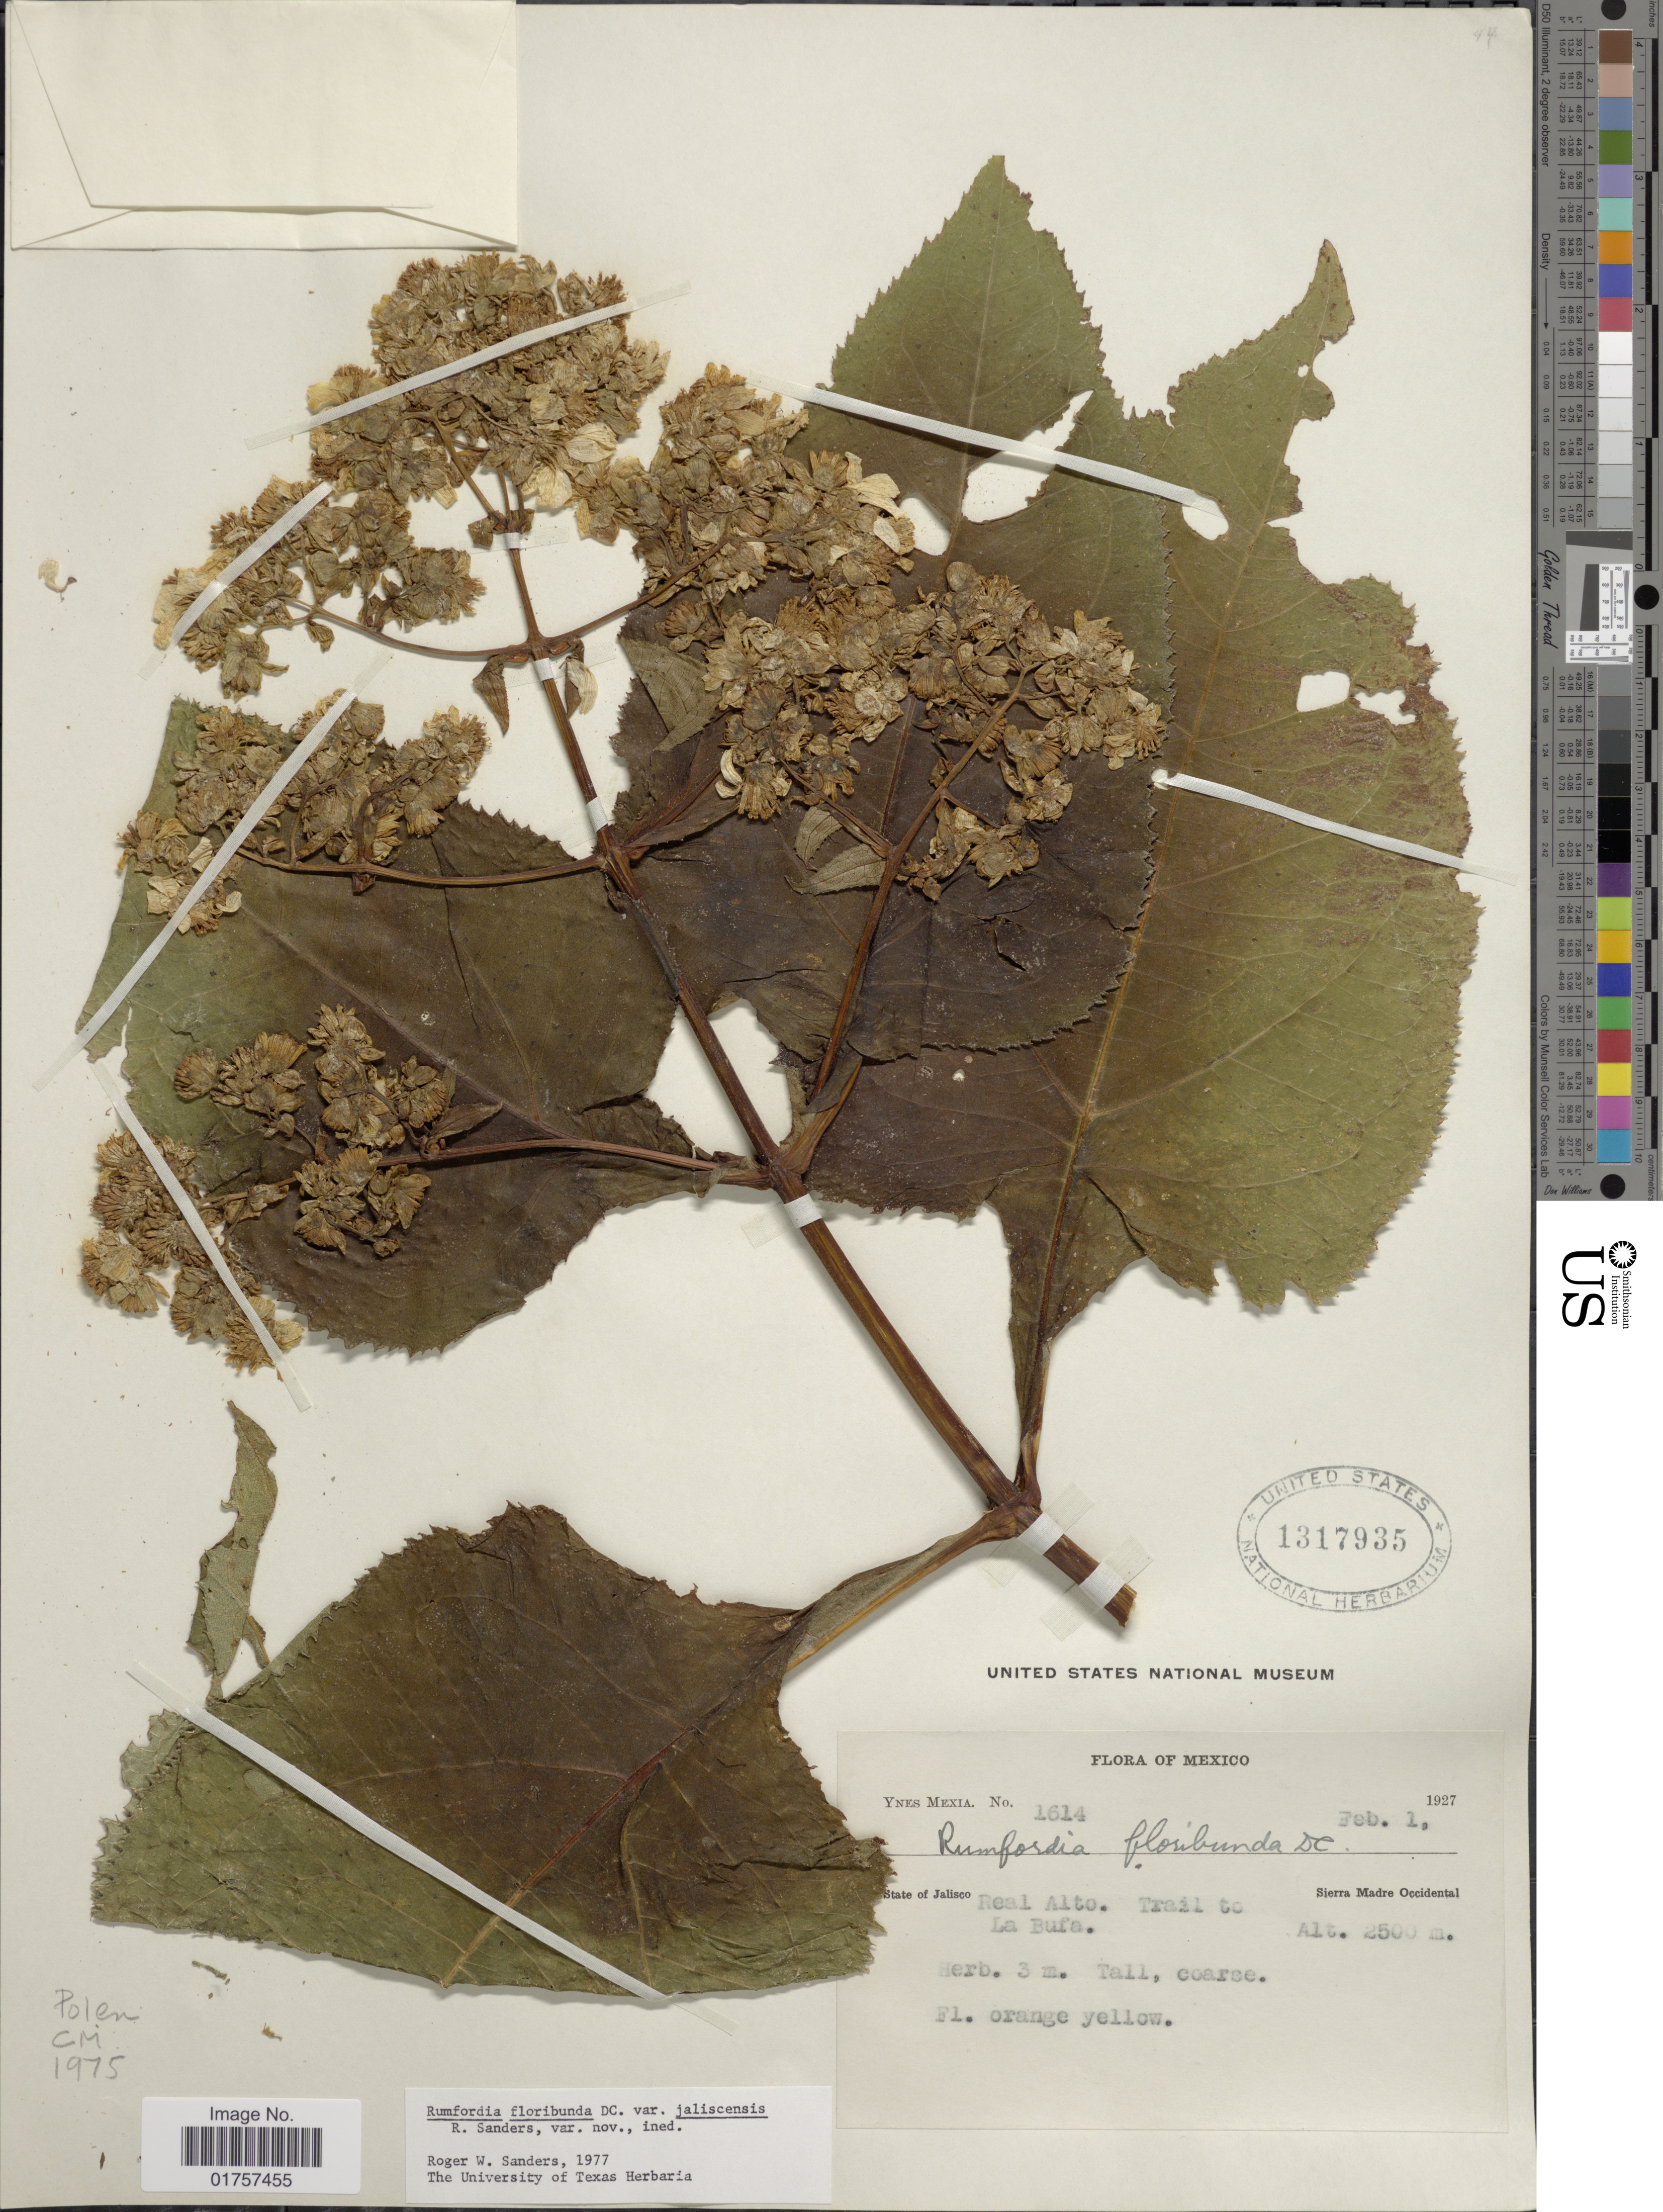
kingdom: Plantae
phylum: Tracheophyta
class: Magnoliopsida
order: Asterales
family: Asteraceae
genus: Rumfordia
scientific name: Rumfordia floribunda var. jaliscensis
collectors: Y. Mexia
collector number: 1614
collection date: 1927-02-01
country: Mexico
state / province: Jalisco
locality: Real Alto. Trail to La Bufa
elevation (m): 2500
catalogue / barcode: US 1317935